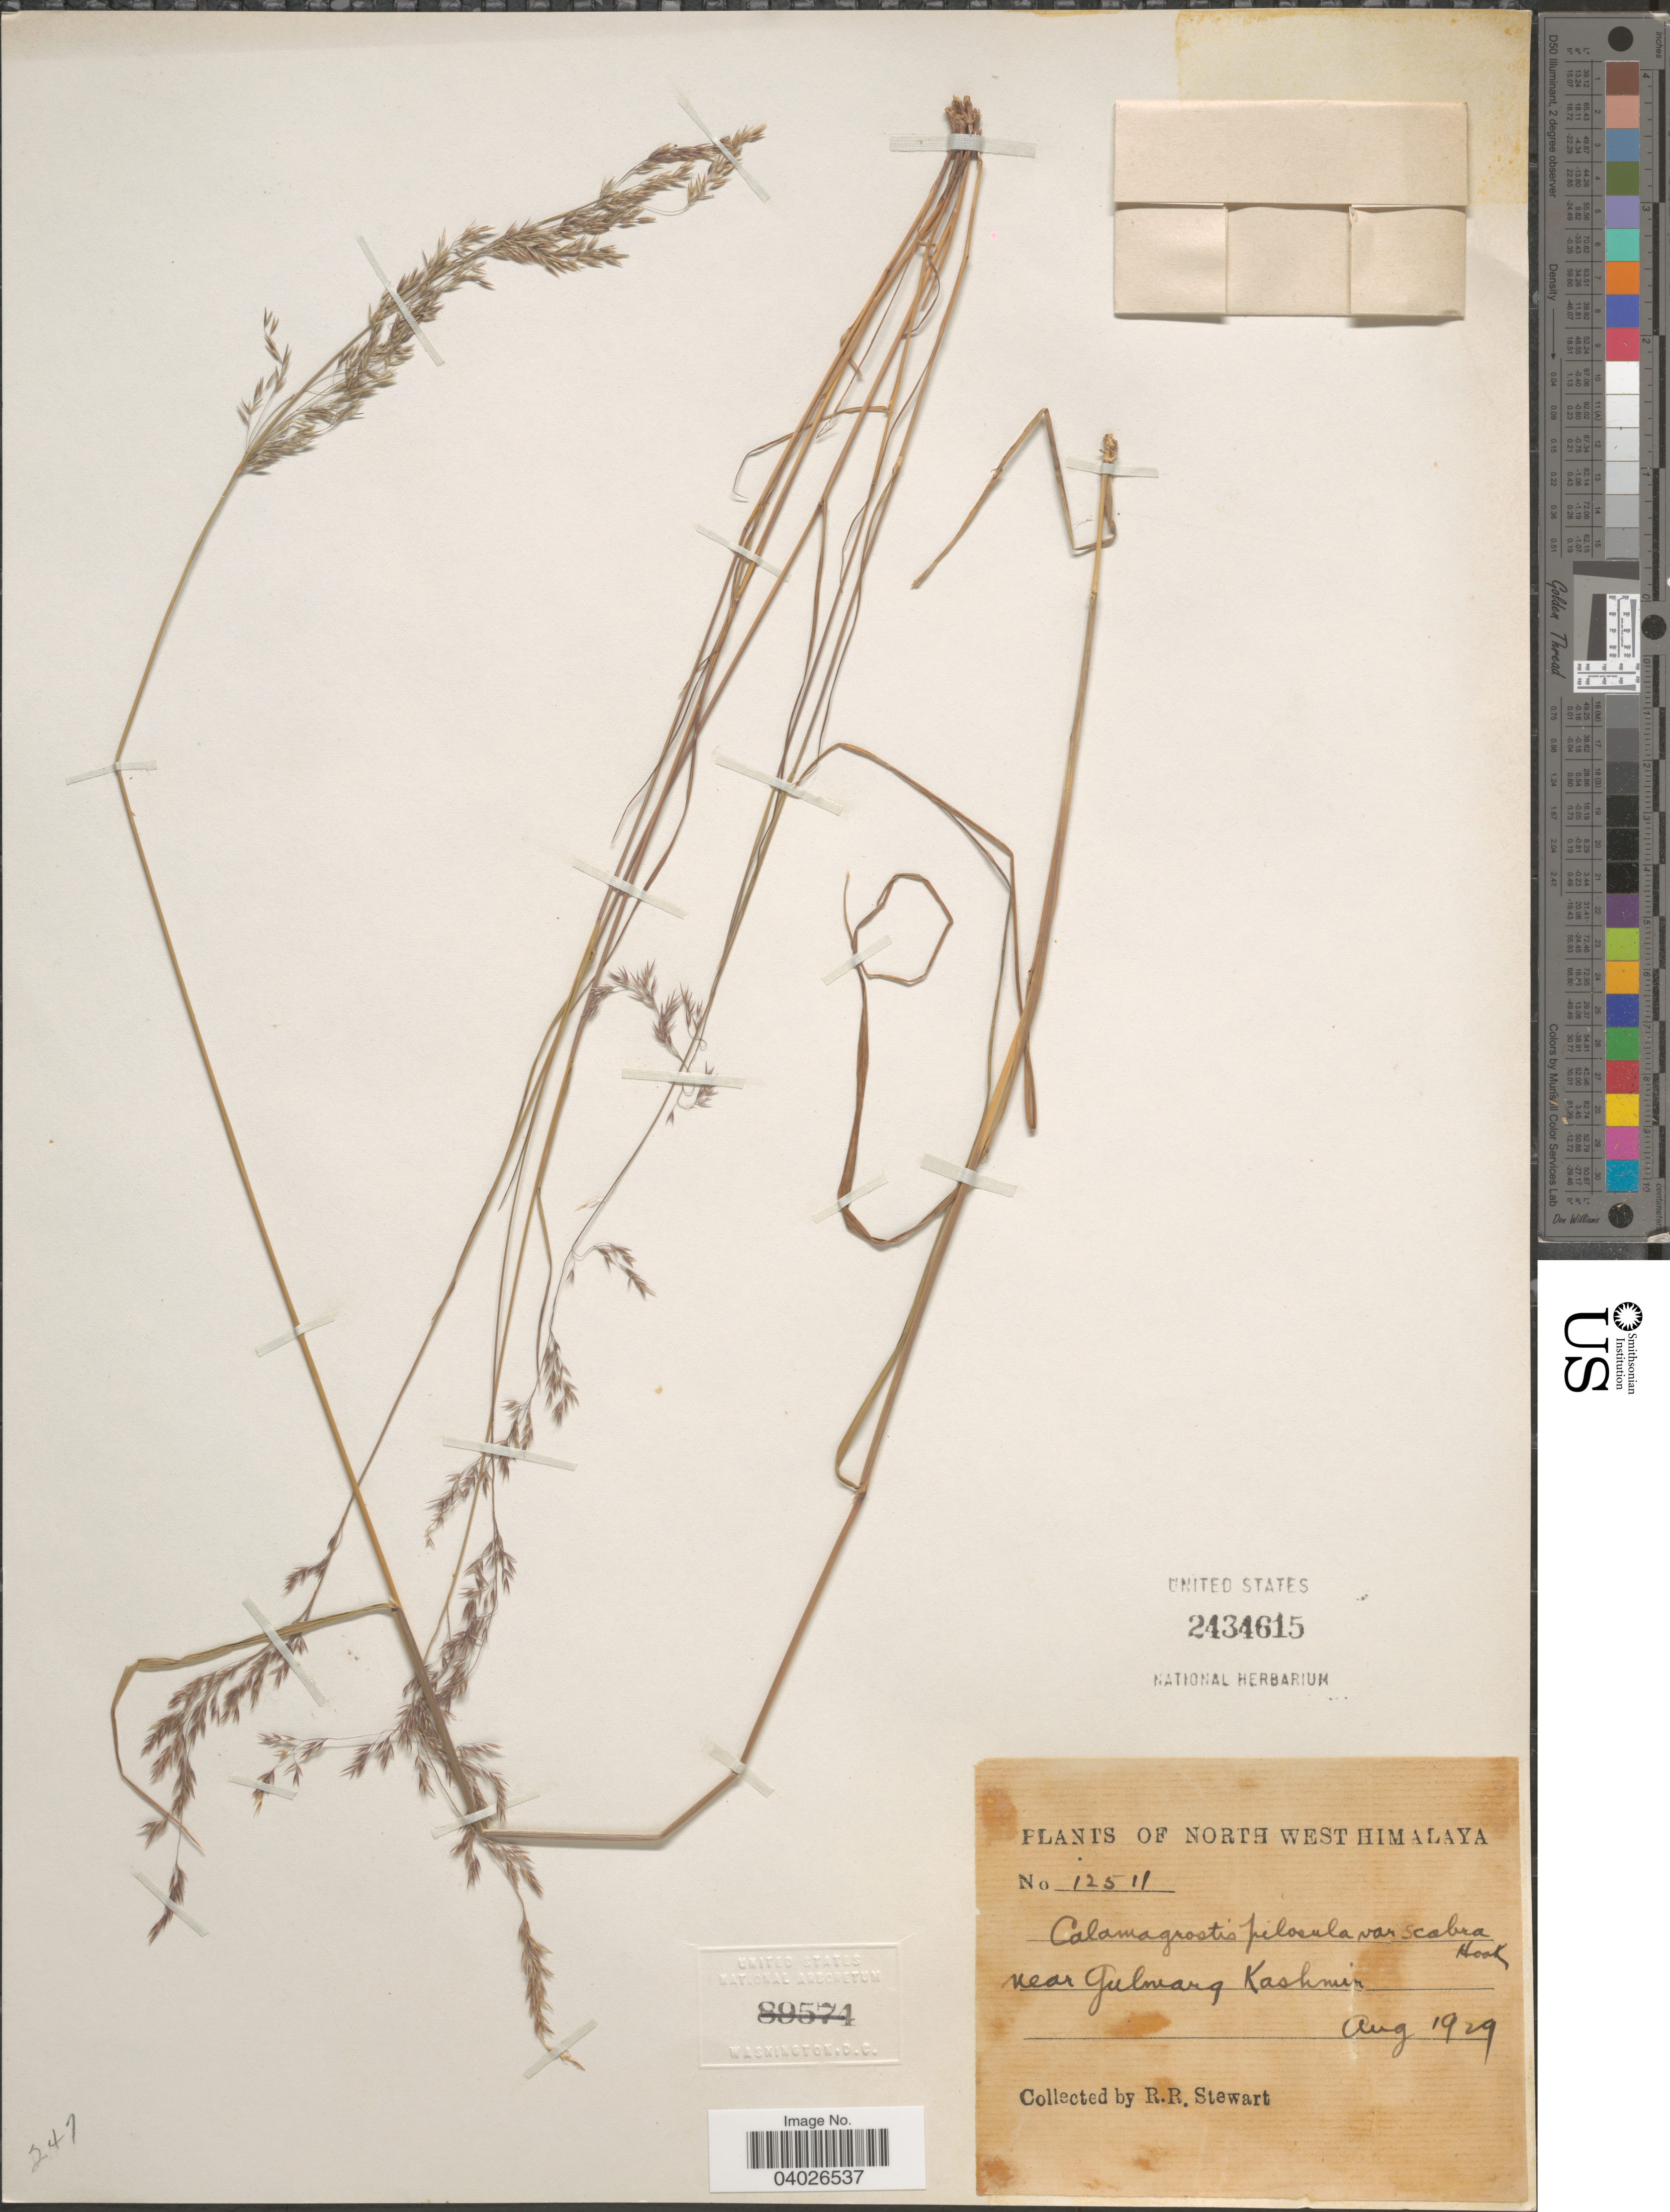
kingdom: Plantae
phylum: Tracheophyta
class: Liliopsida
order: Poales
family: Poaceae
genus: Agrostis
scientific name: Agrostis pilosula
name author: Trin.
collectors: R. Stewart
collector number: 12511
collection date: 1929-08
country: India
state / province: Jammu and Kashmir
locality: North West Himalaya. Near Gulmarq Kashmir.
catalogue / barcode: US 2434615